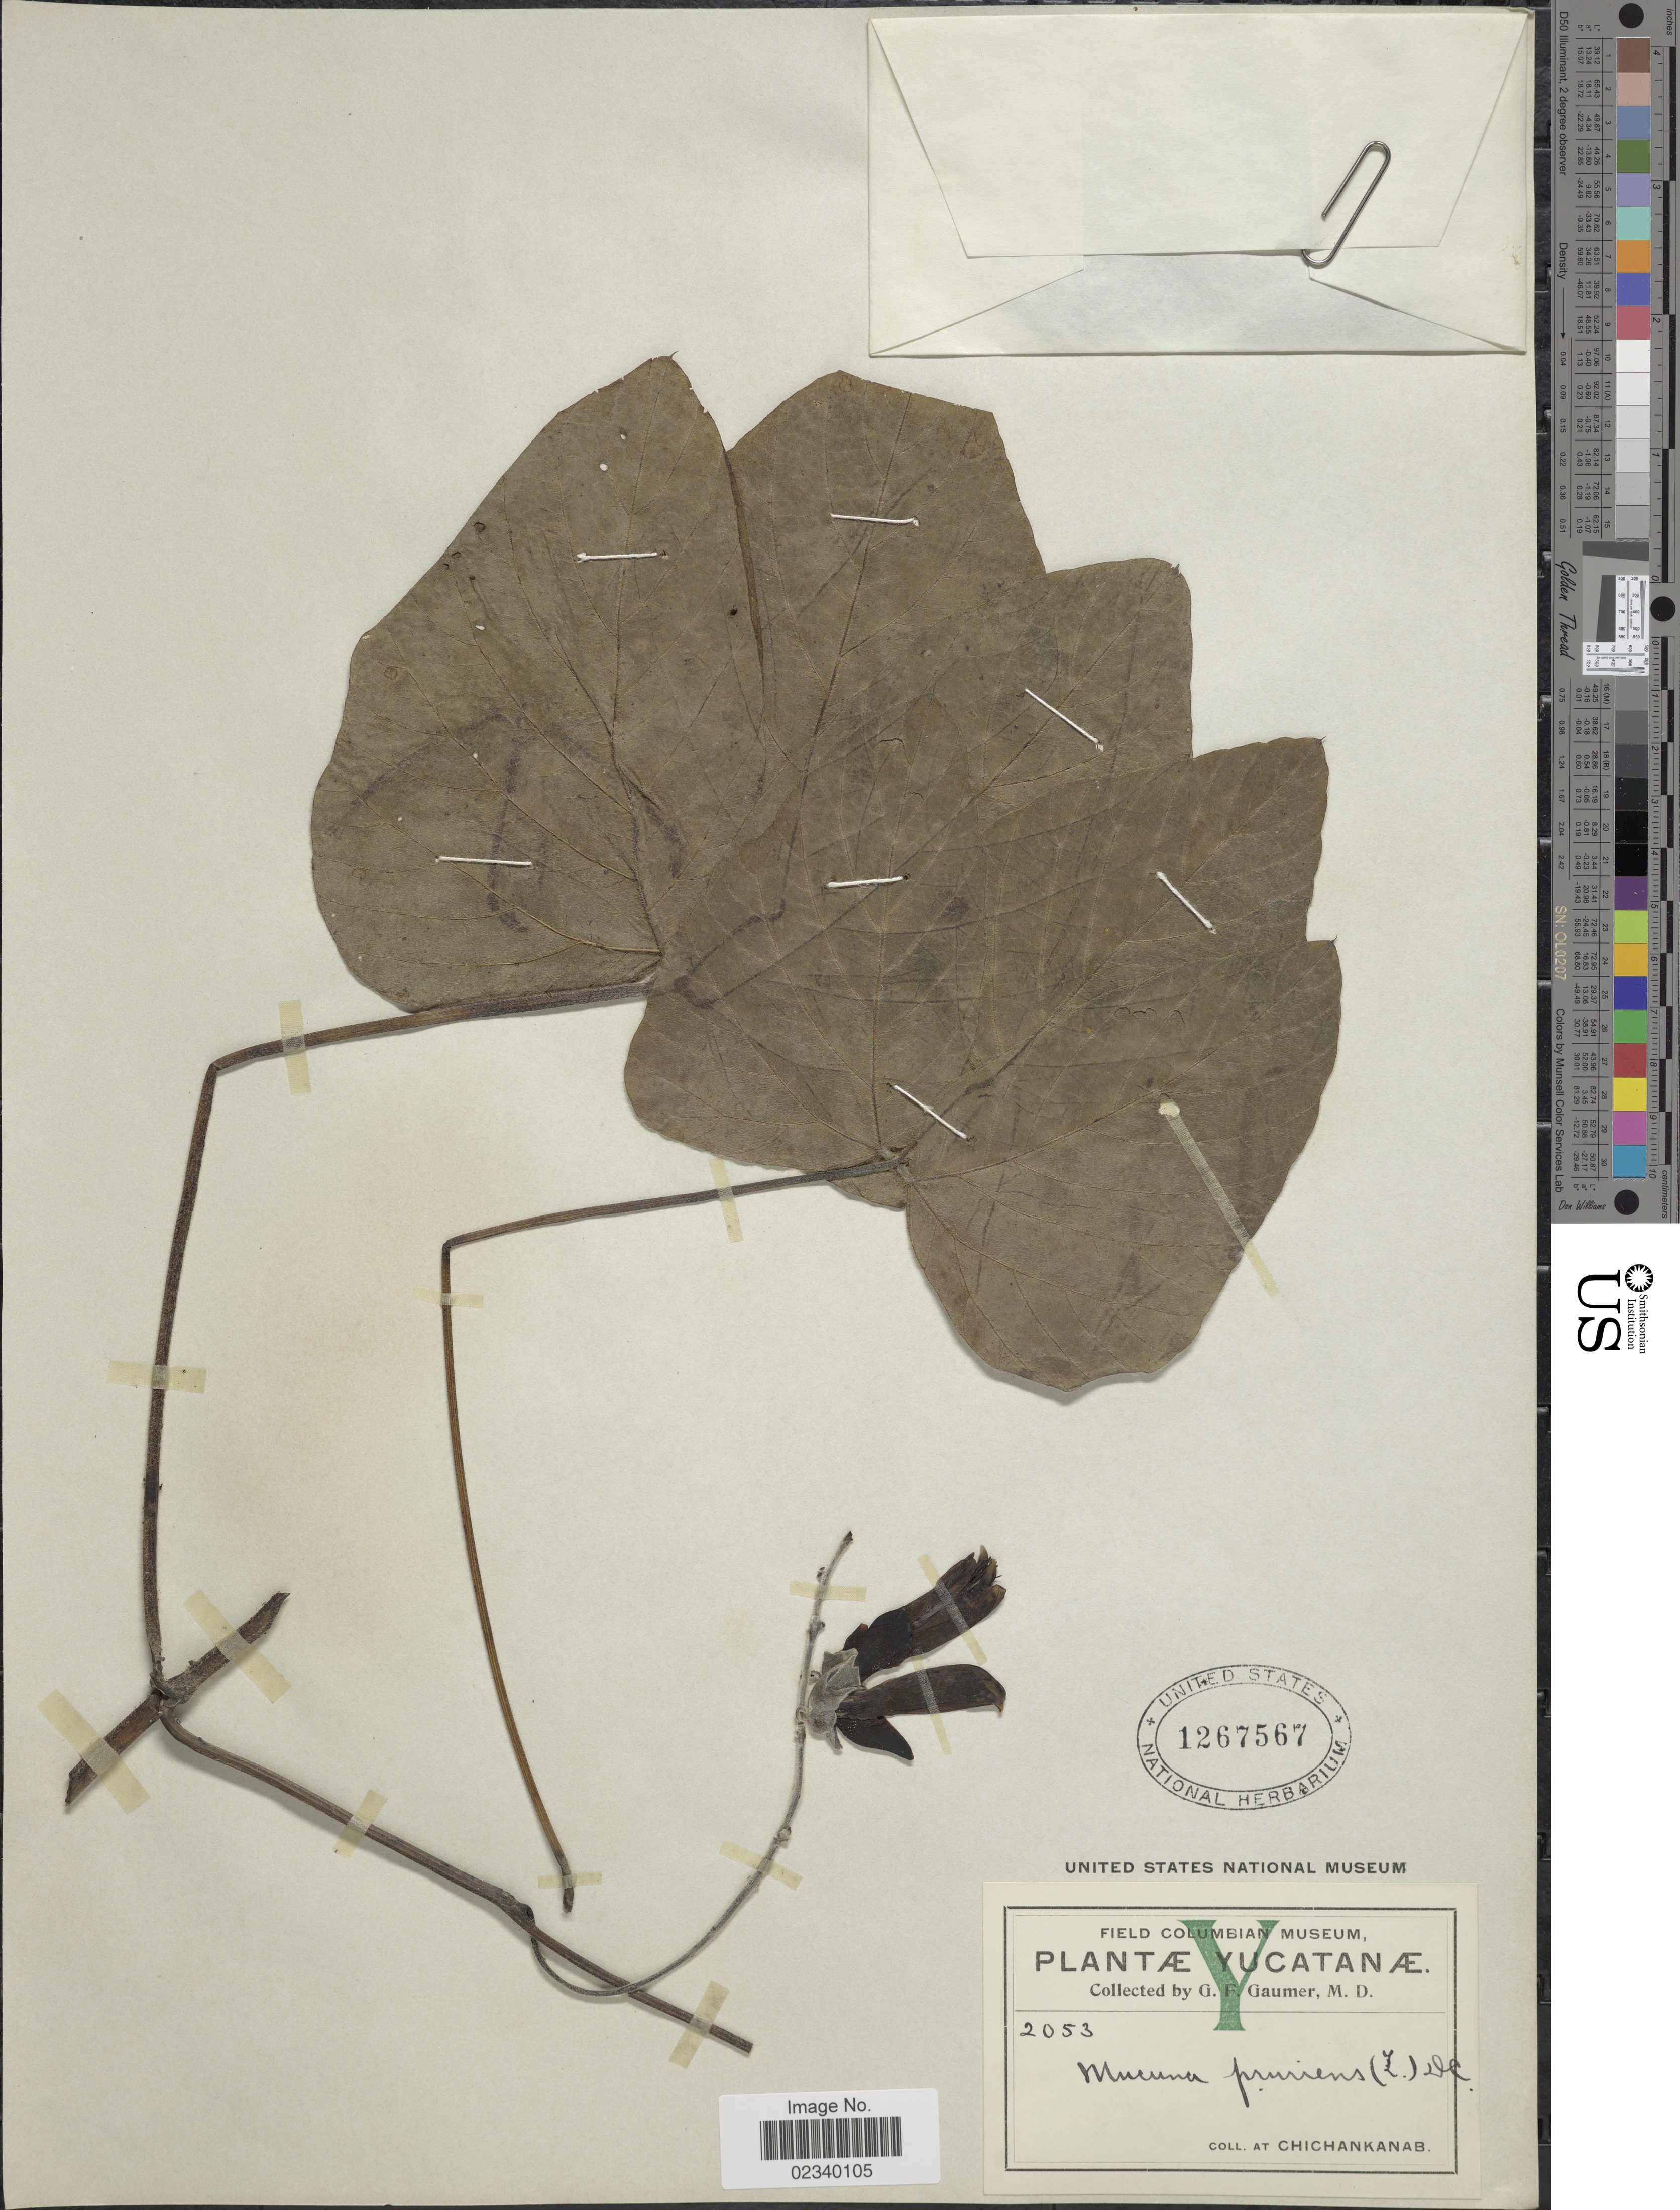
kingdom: Plantae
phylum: Tracheophyta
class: Magnoliopsida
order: Fabales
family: Fabaceae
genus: Mucuna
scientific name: Mucuna pruriens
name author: (L.) DC.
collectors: G. F. Gaumer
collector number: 2053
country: Mexico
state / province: Yucatán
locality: Chichankanab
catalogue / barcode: US 1267567